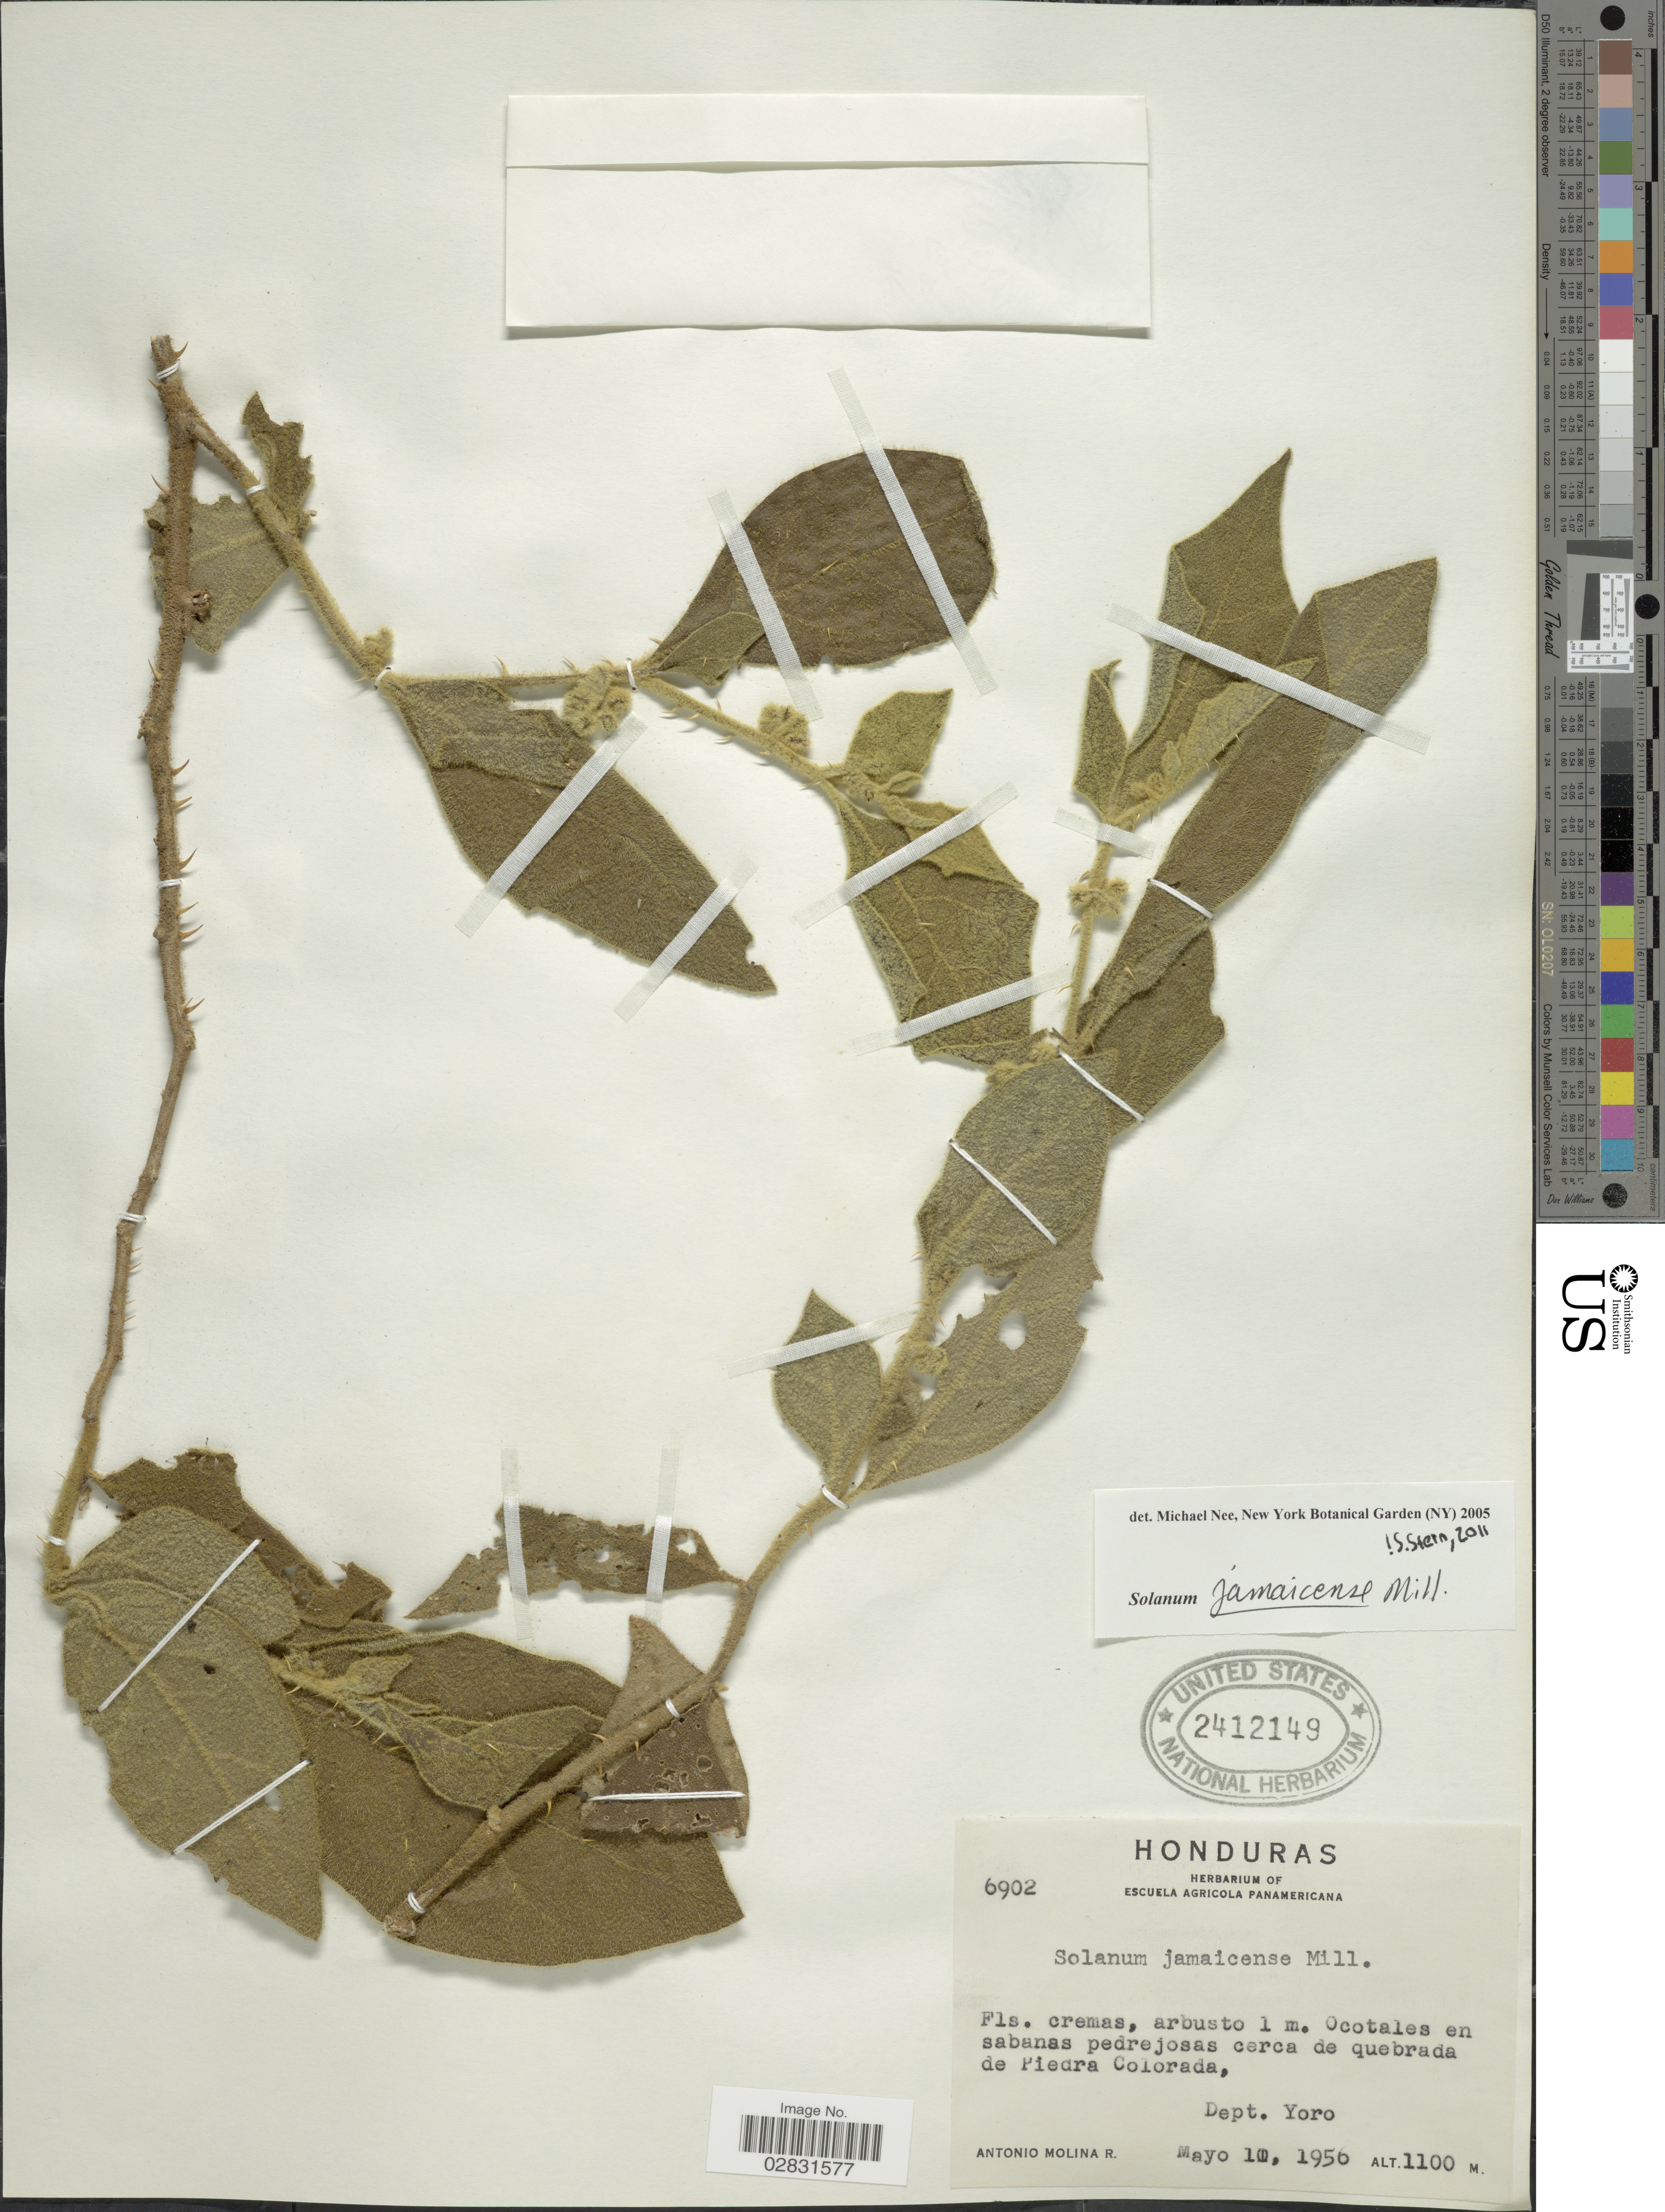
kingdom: Plantae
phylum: Tracheophyta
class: Magnoliopsida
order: Solanales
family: Solanaceae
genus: Solanum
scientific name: Solanum jamaicense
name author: Mill.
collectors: A. Molina R.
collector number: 6902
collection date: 1956-05-10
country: Honduras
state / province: Yoro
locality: Ocotales en sabanas pedrejosas cerca de quebrada de Piedra Colorada, Dept. Yoro.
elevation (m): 1100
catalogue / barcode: US 2412149